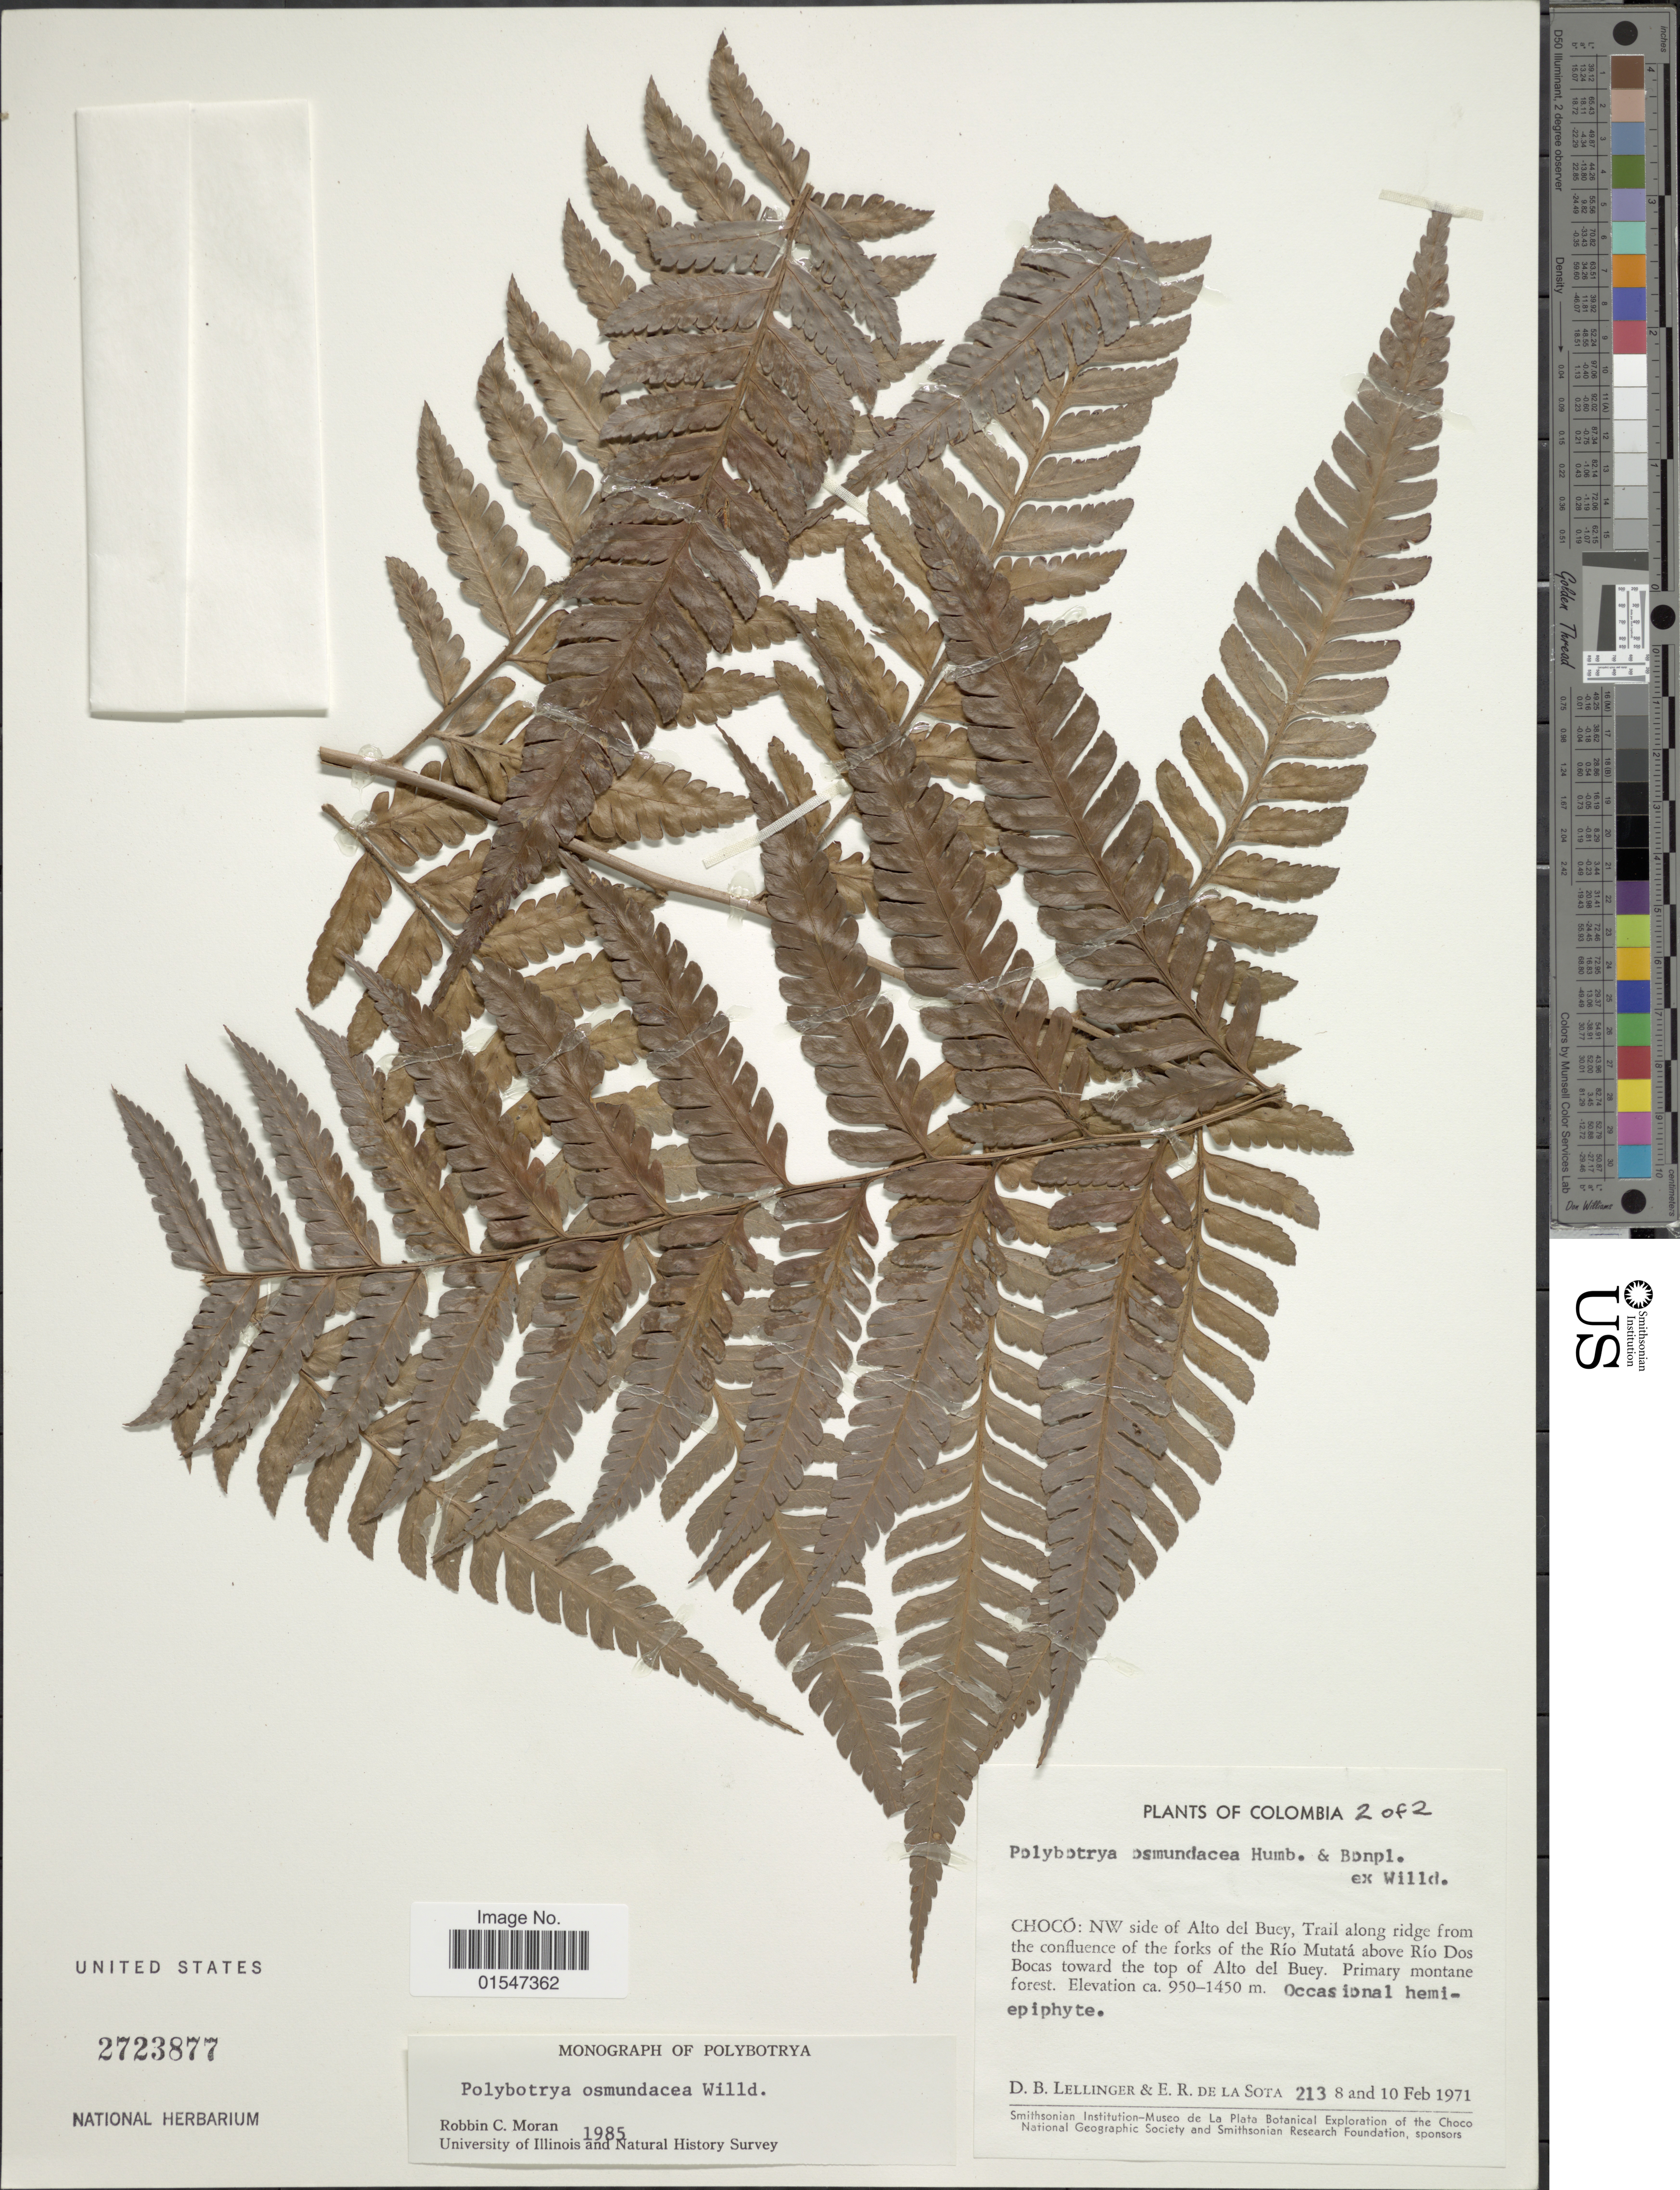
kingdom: Plantae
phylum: Tracheophyta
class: Polypodiopsida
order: Polypodiales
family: Dryopteridaceae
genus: Polybotrya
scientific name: Polybotrya osmundacea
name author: Humb. & Bonpl. ex Willd.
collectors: D. B. Lellinger & E. R. de la Sota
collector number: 213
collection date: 1971-02-08/1971-02-10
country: Colombia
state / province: Chocó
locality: NW side of Alto del Buey, Trail along ridge from the confluence of the forks of the Río Mutatá above the Río Dos Bocas to the top of Alto del Buey.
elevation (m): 950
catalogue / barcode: US 2723877